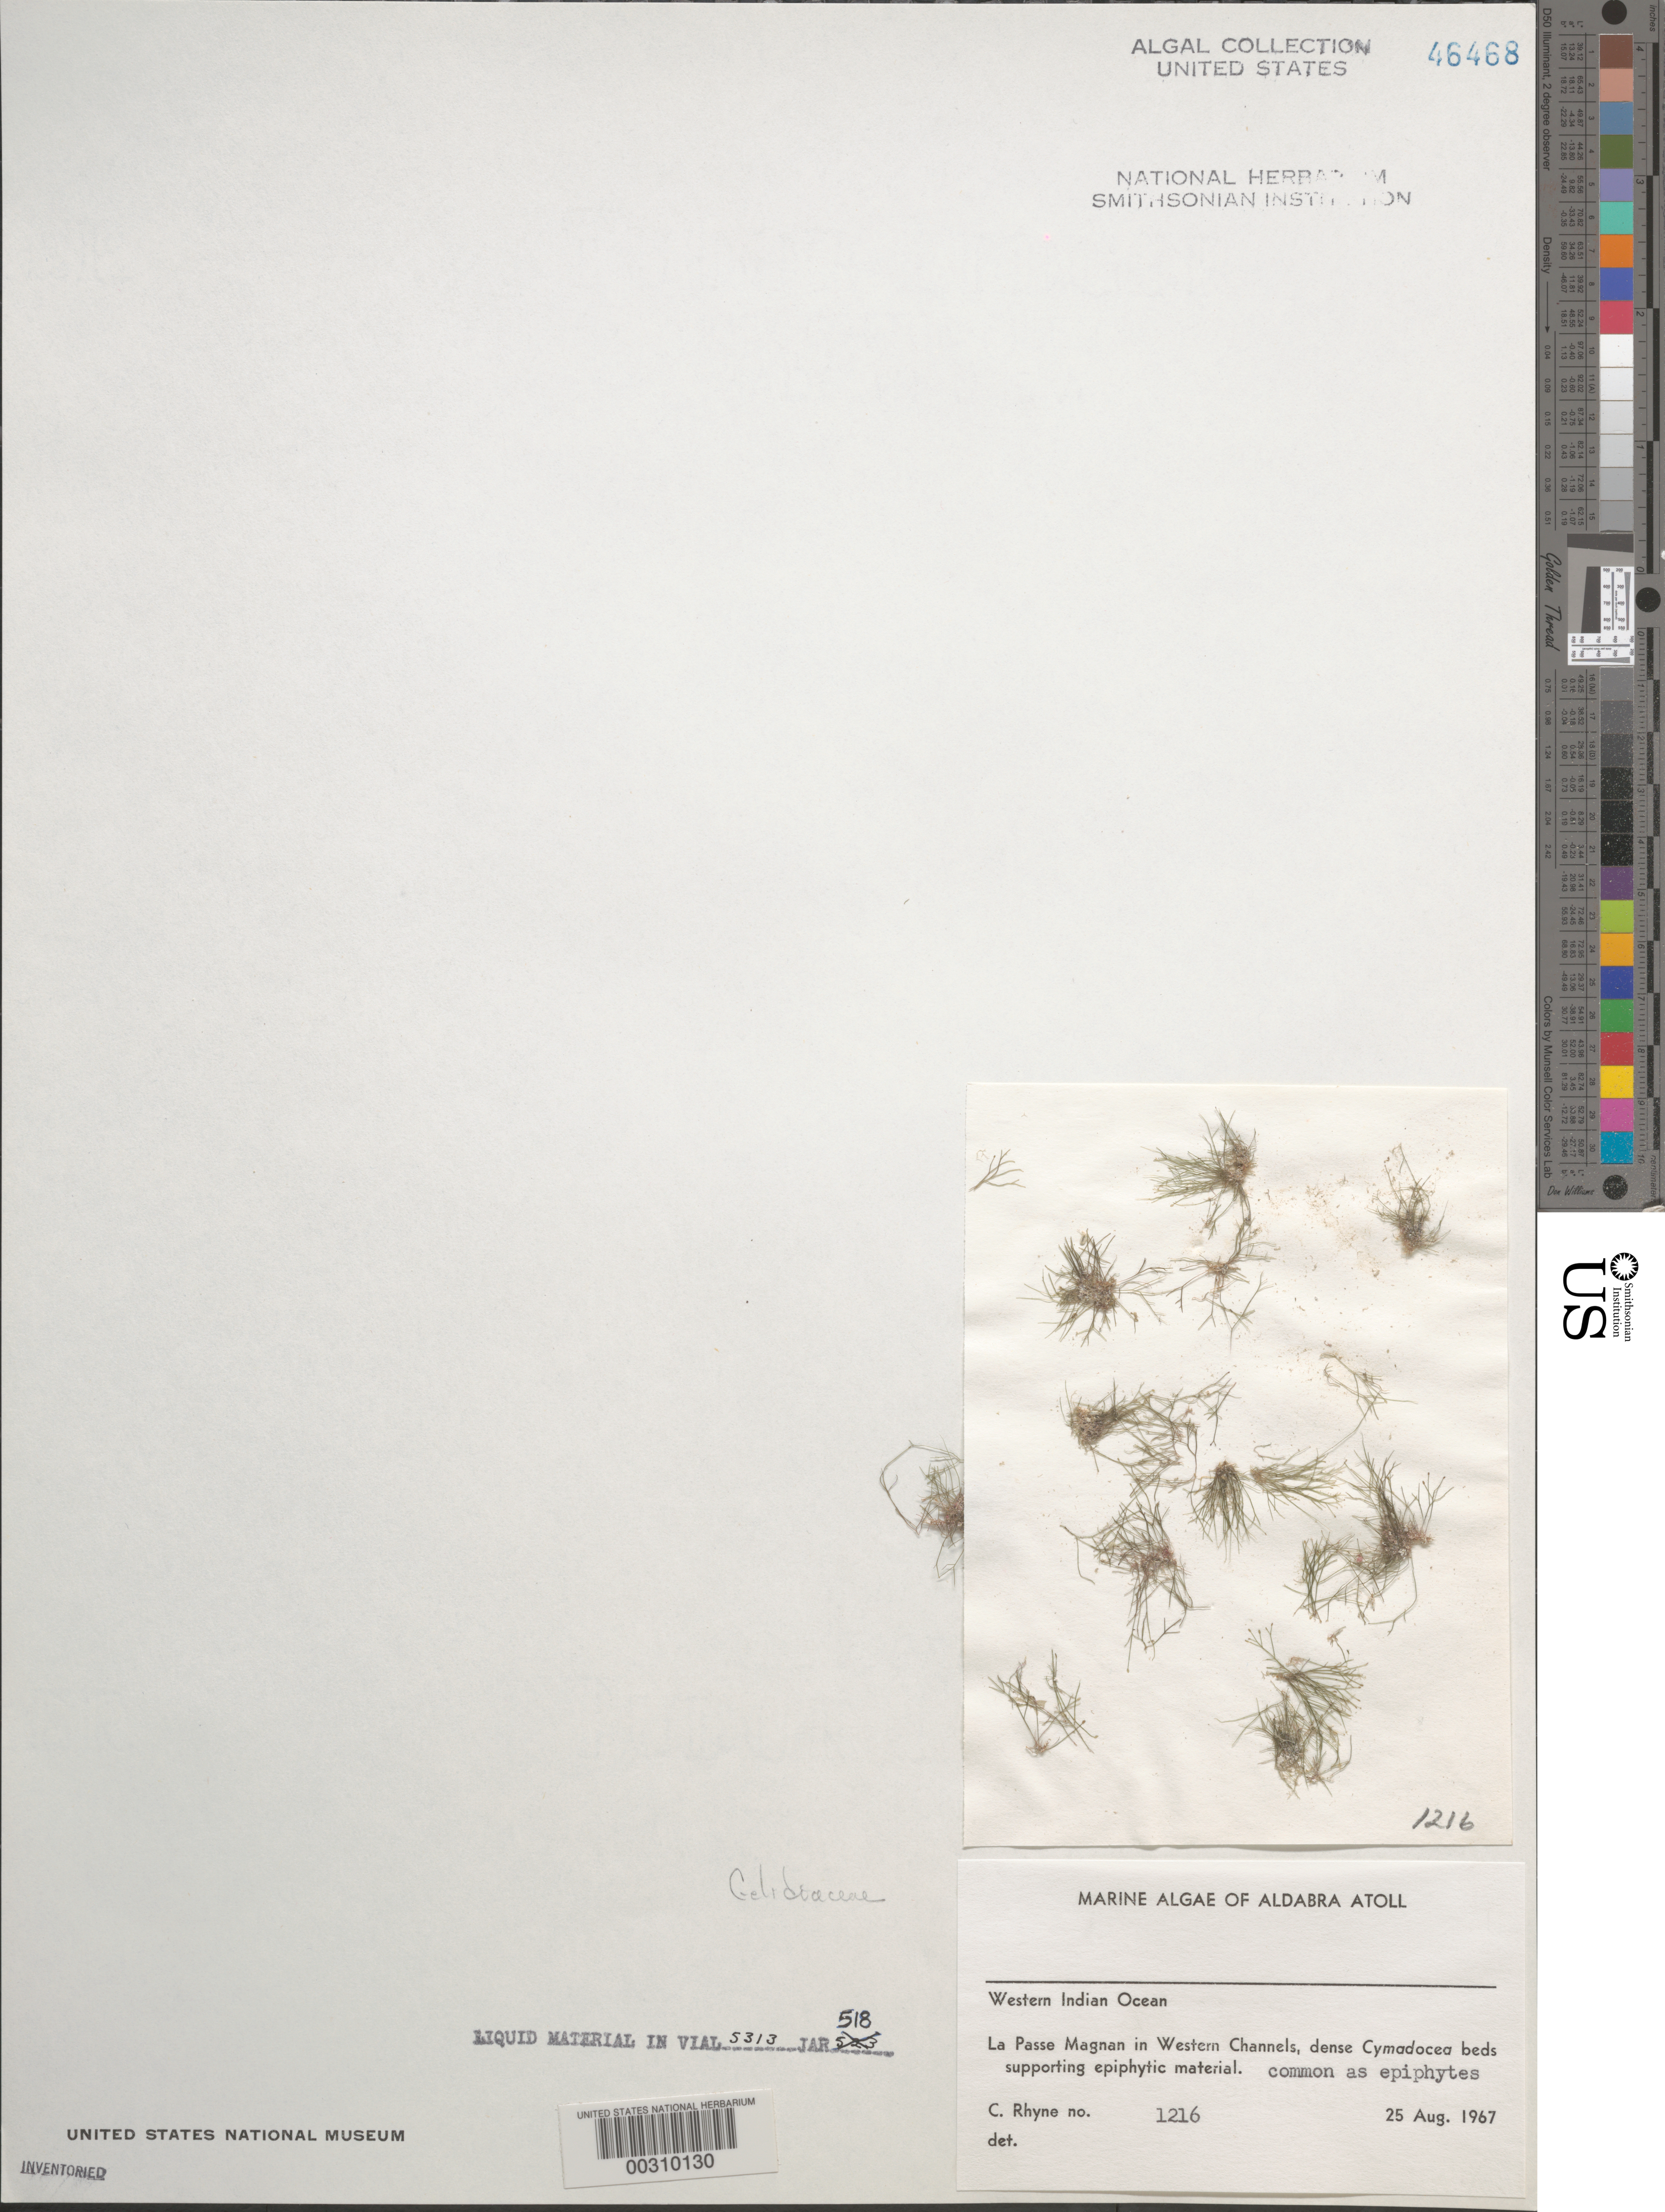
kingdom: Plantae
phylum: Rhodophyta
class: Florideophyceae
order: Gelidiales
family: Gelidiaceae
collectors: C. Rhyne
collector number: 1216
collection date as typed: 25 Aug 1967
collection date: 1967-08-25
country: Seychelles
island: Aldabra Atoll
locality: La Passe Magnan, Western Channels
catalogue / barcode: US 46468